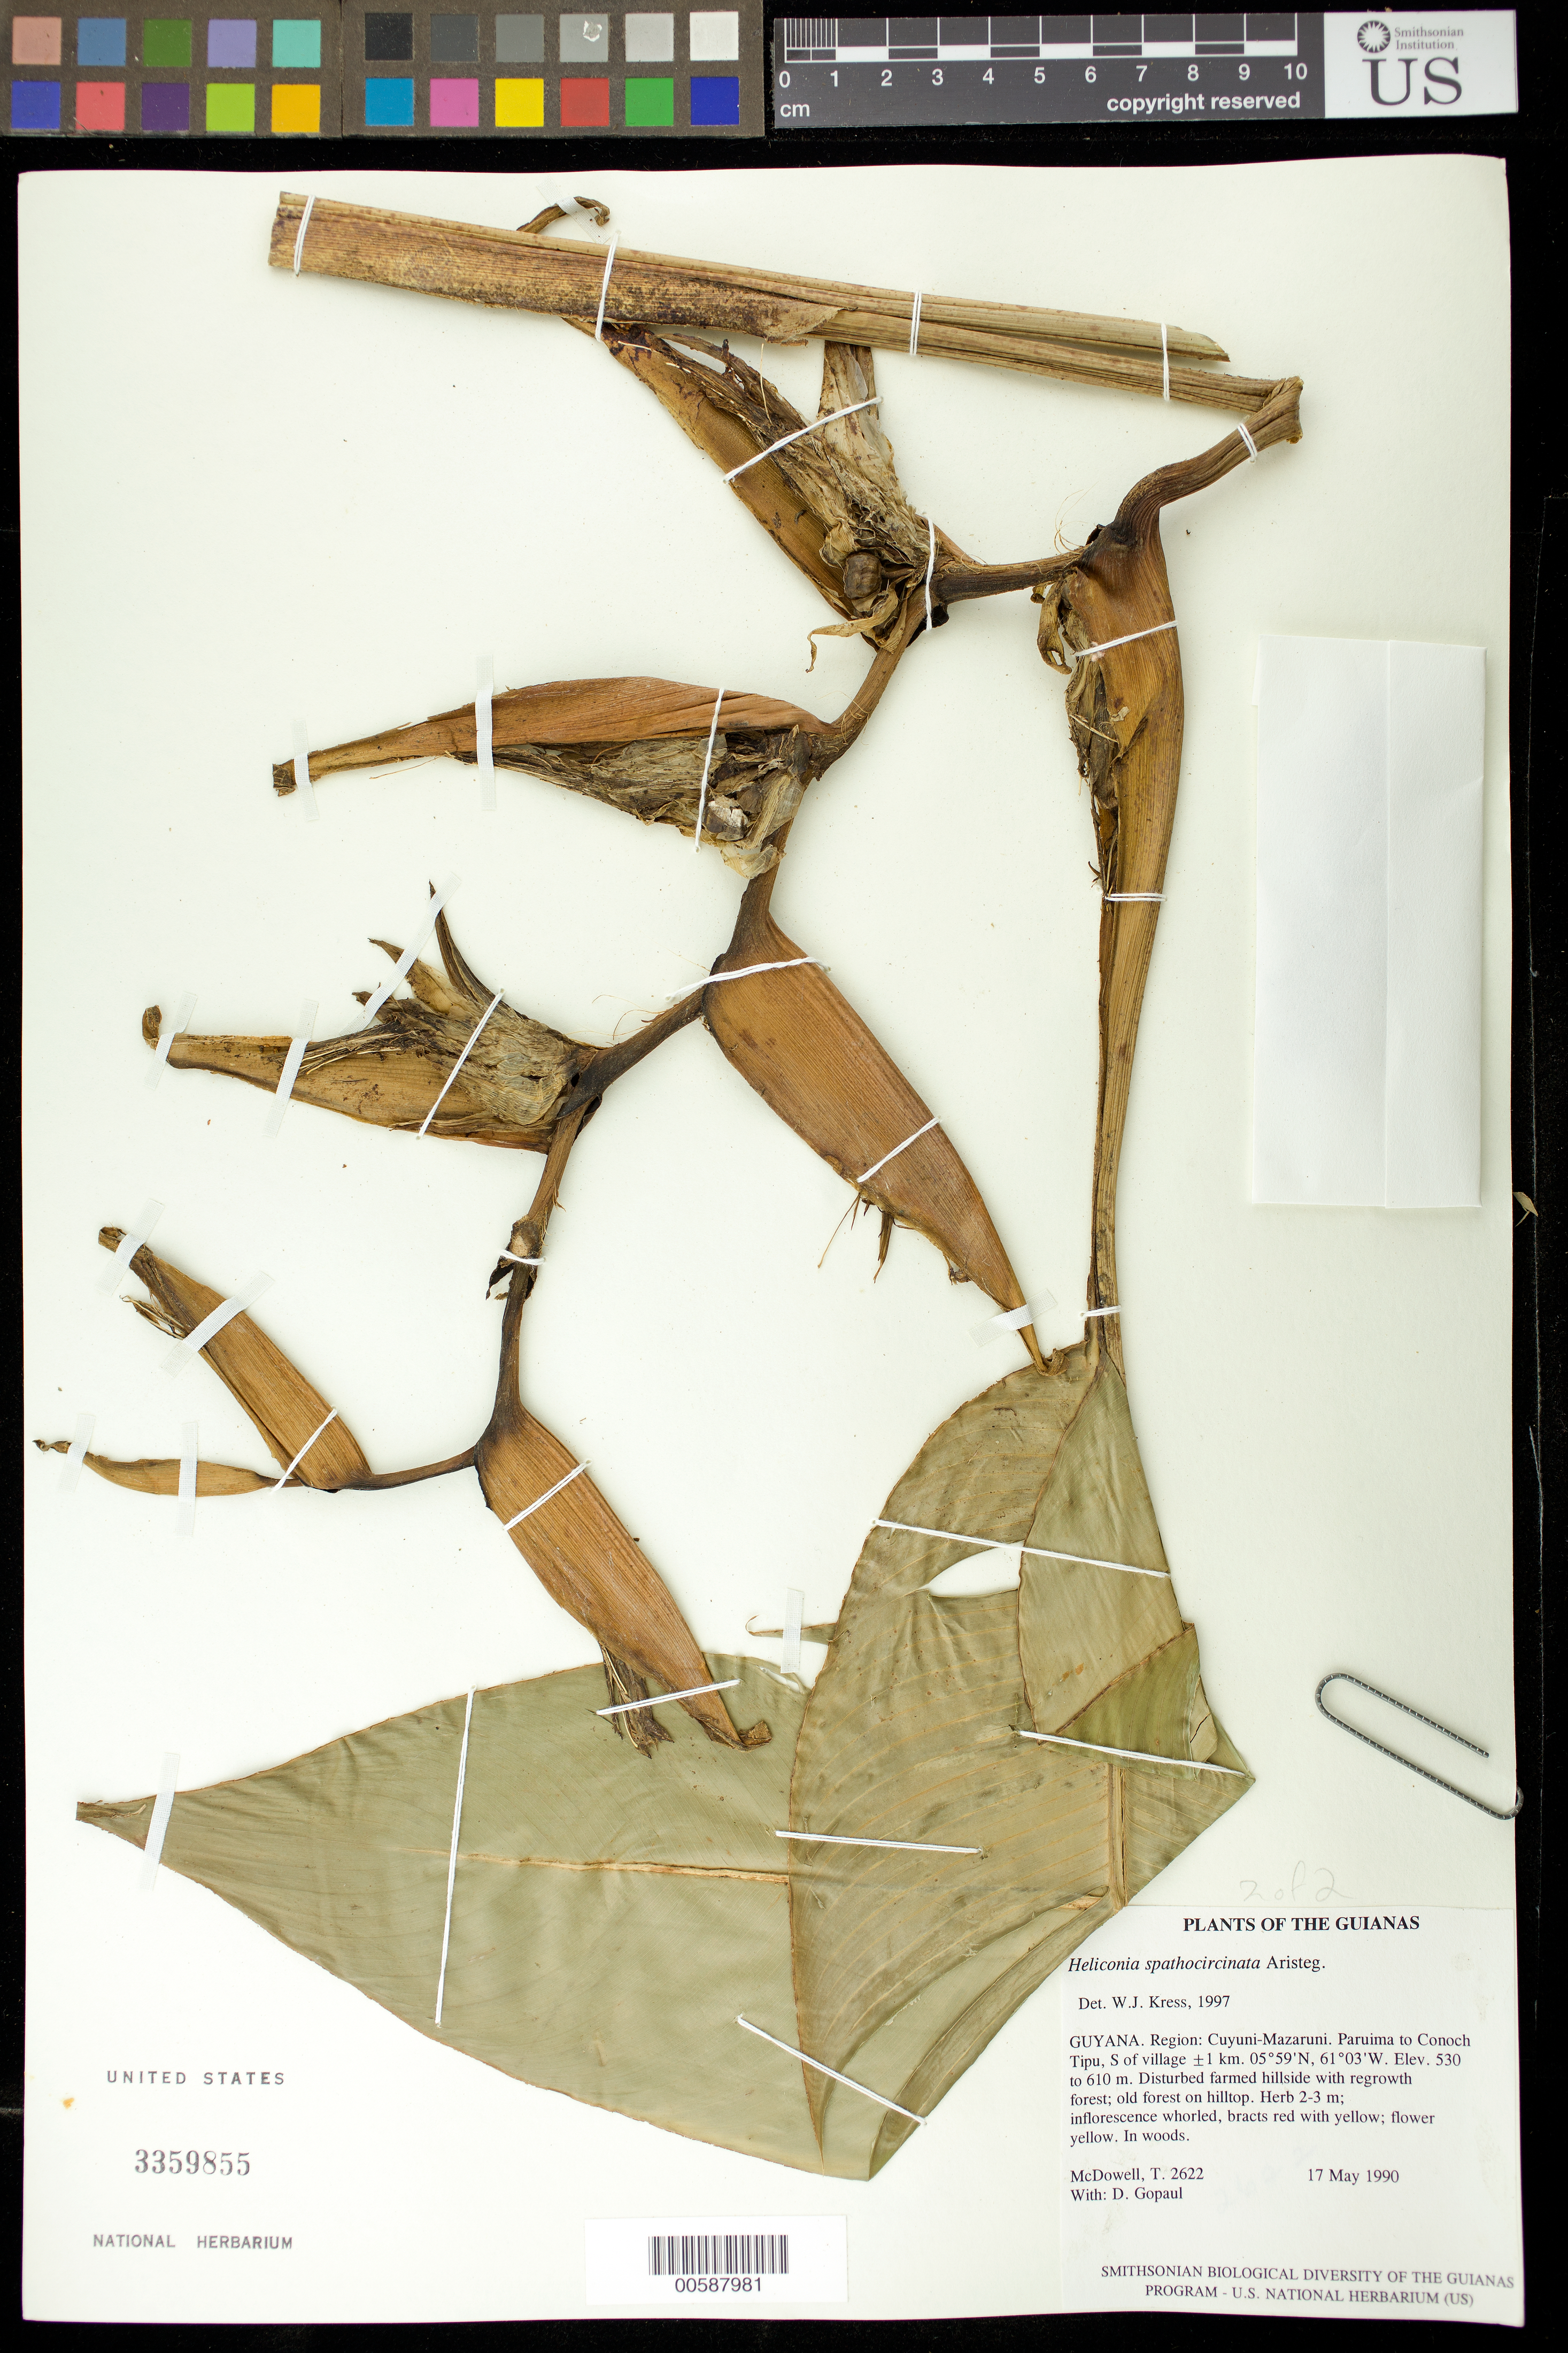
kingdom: Plantae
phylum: Tracheophyta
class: Liliopsida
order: Zingiberales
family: Heliconiaceae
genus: Heliconia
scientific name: Heliconia spathocircinata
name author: Aristeg.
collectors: T. McDowell & D. Gopaul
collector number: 2622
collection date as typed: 17 May 1990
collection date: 1990-05-17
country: Guyana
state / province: Cuyuni-Mazaruni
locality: Paruima to Conoch Tipu, S of village ±1 km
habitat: Disturbed farmed hillside with regrowth forest; old forest on hilltop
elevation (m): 530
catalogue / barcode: US 3359855